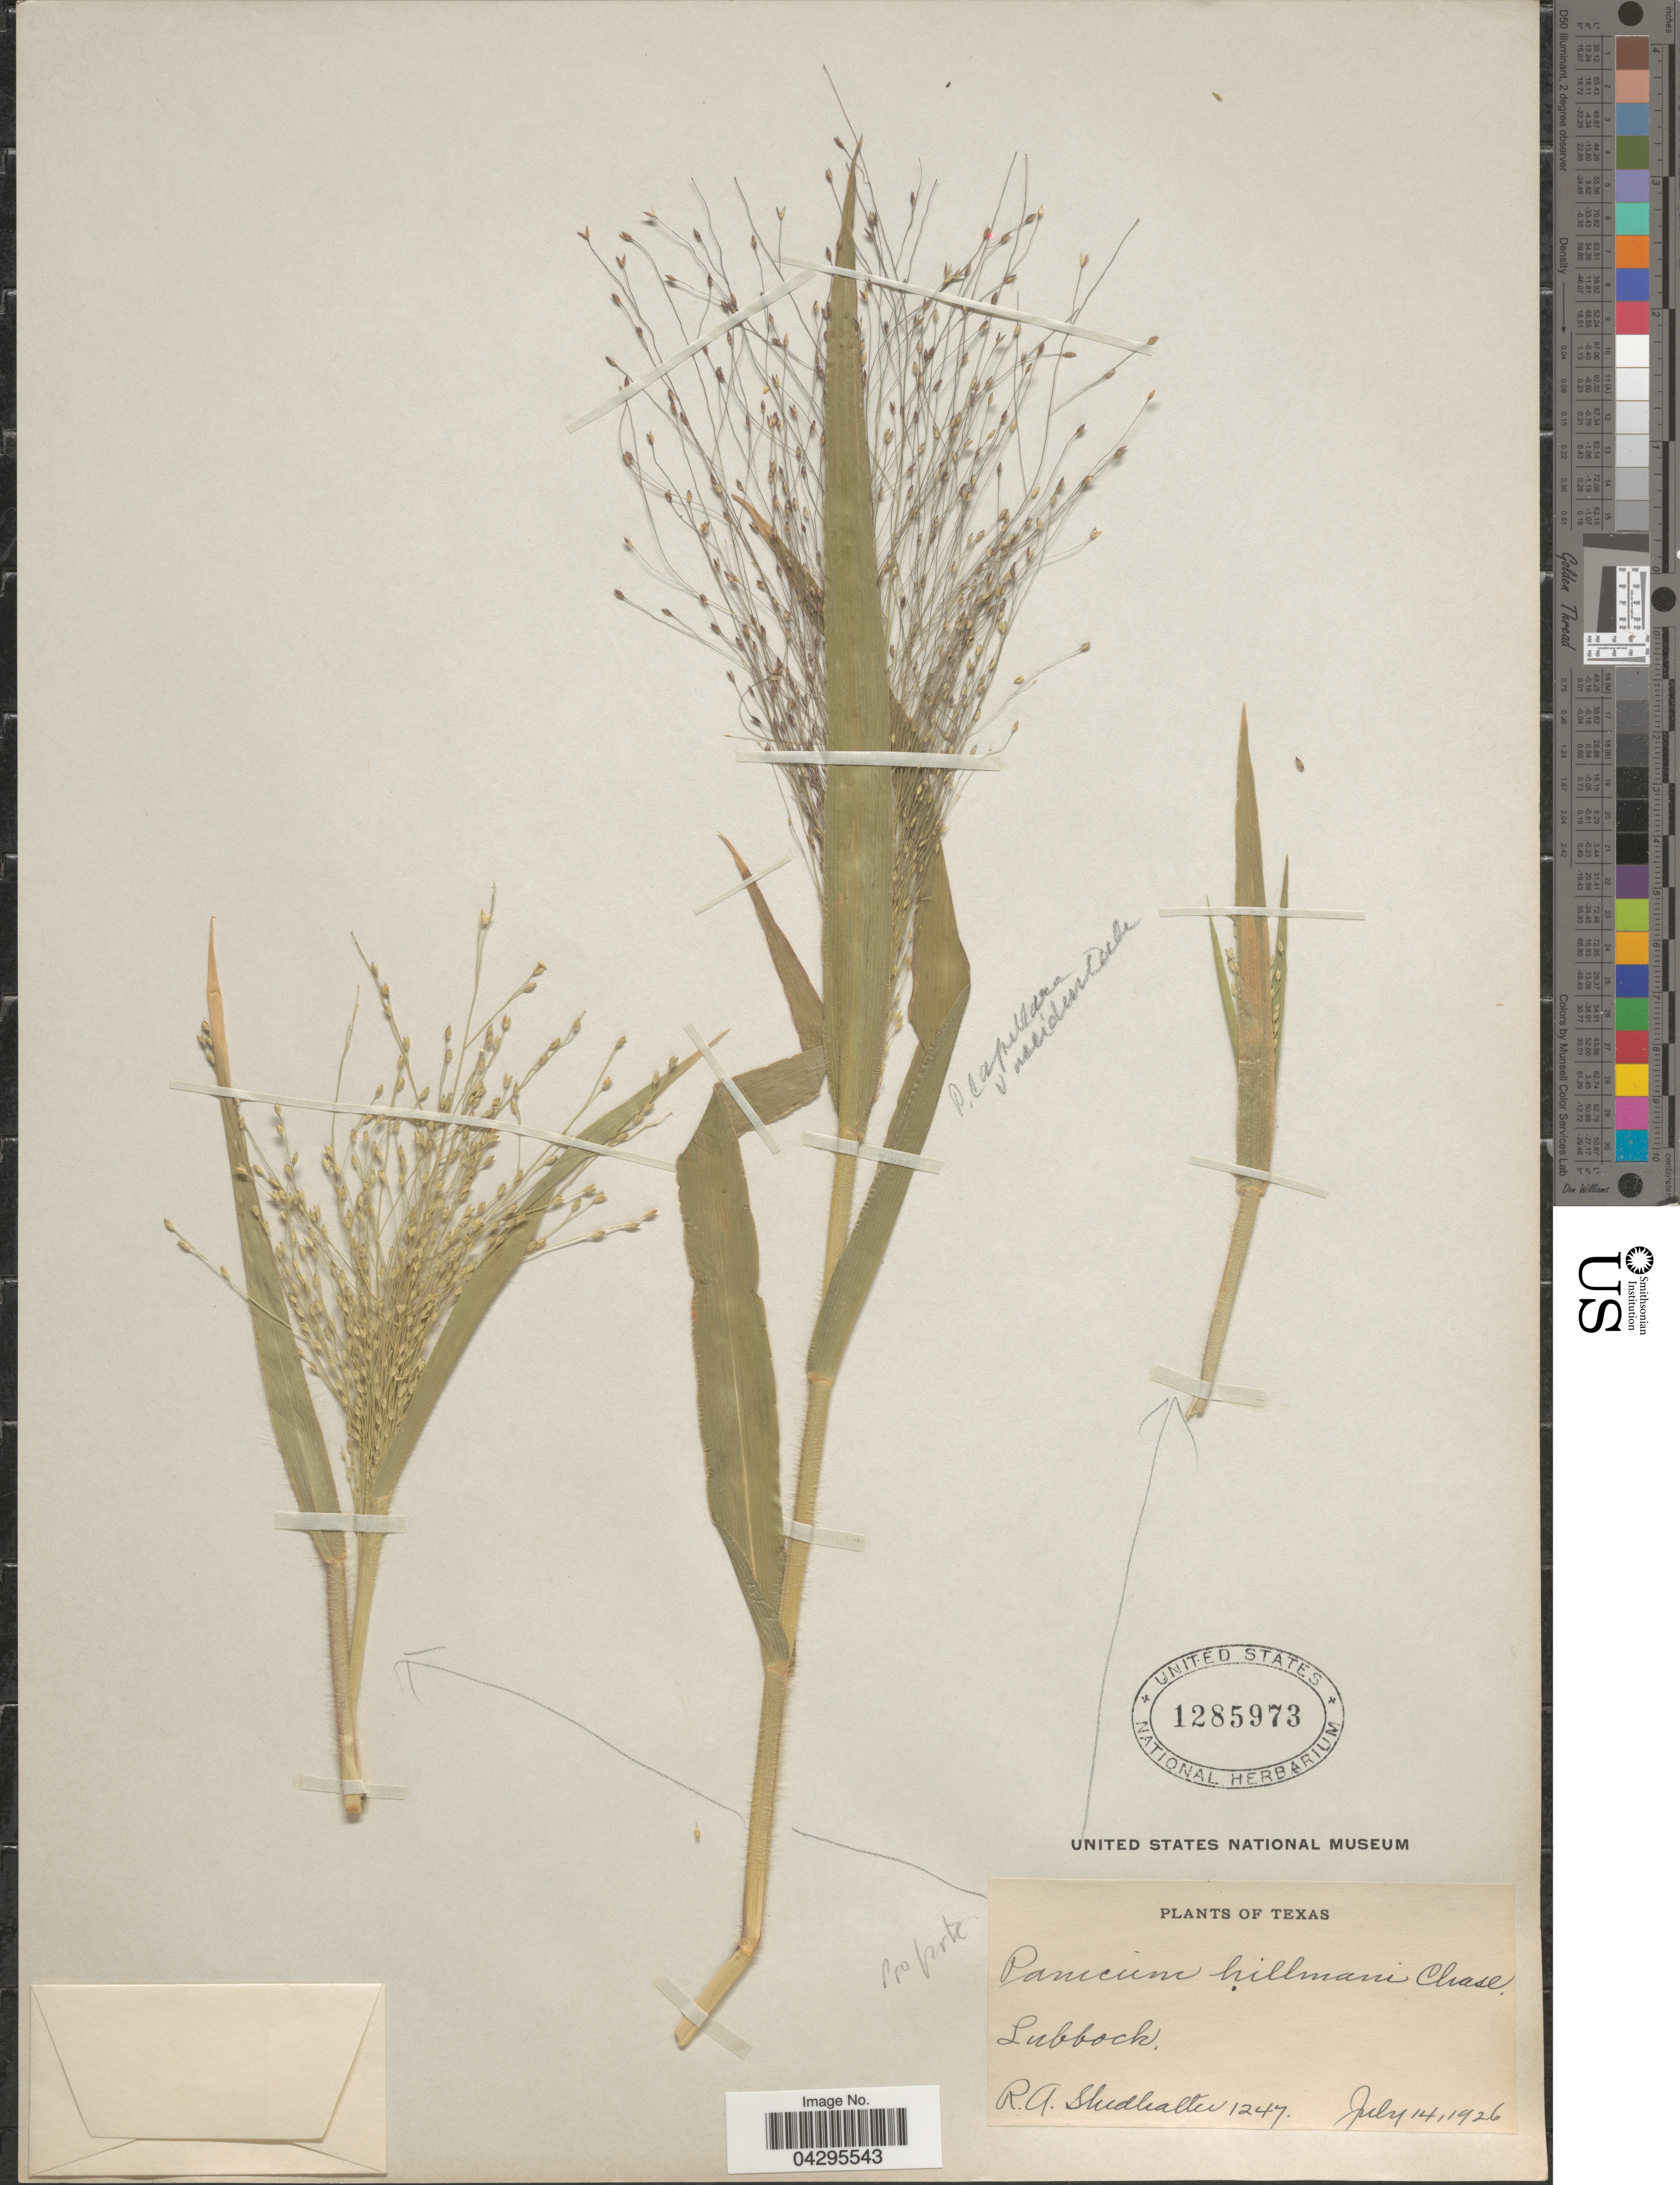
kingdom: Plantae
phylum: Tracheophyta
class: Liliopsida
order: Poales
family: Poaceae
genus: Panicum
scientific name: Panicum hillmanii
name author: Chase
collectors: R. Studhalter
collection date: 1926-07-14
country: United States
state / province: Texas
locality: Lubbock.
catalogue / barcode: US 1285973